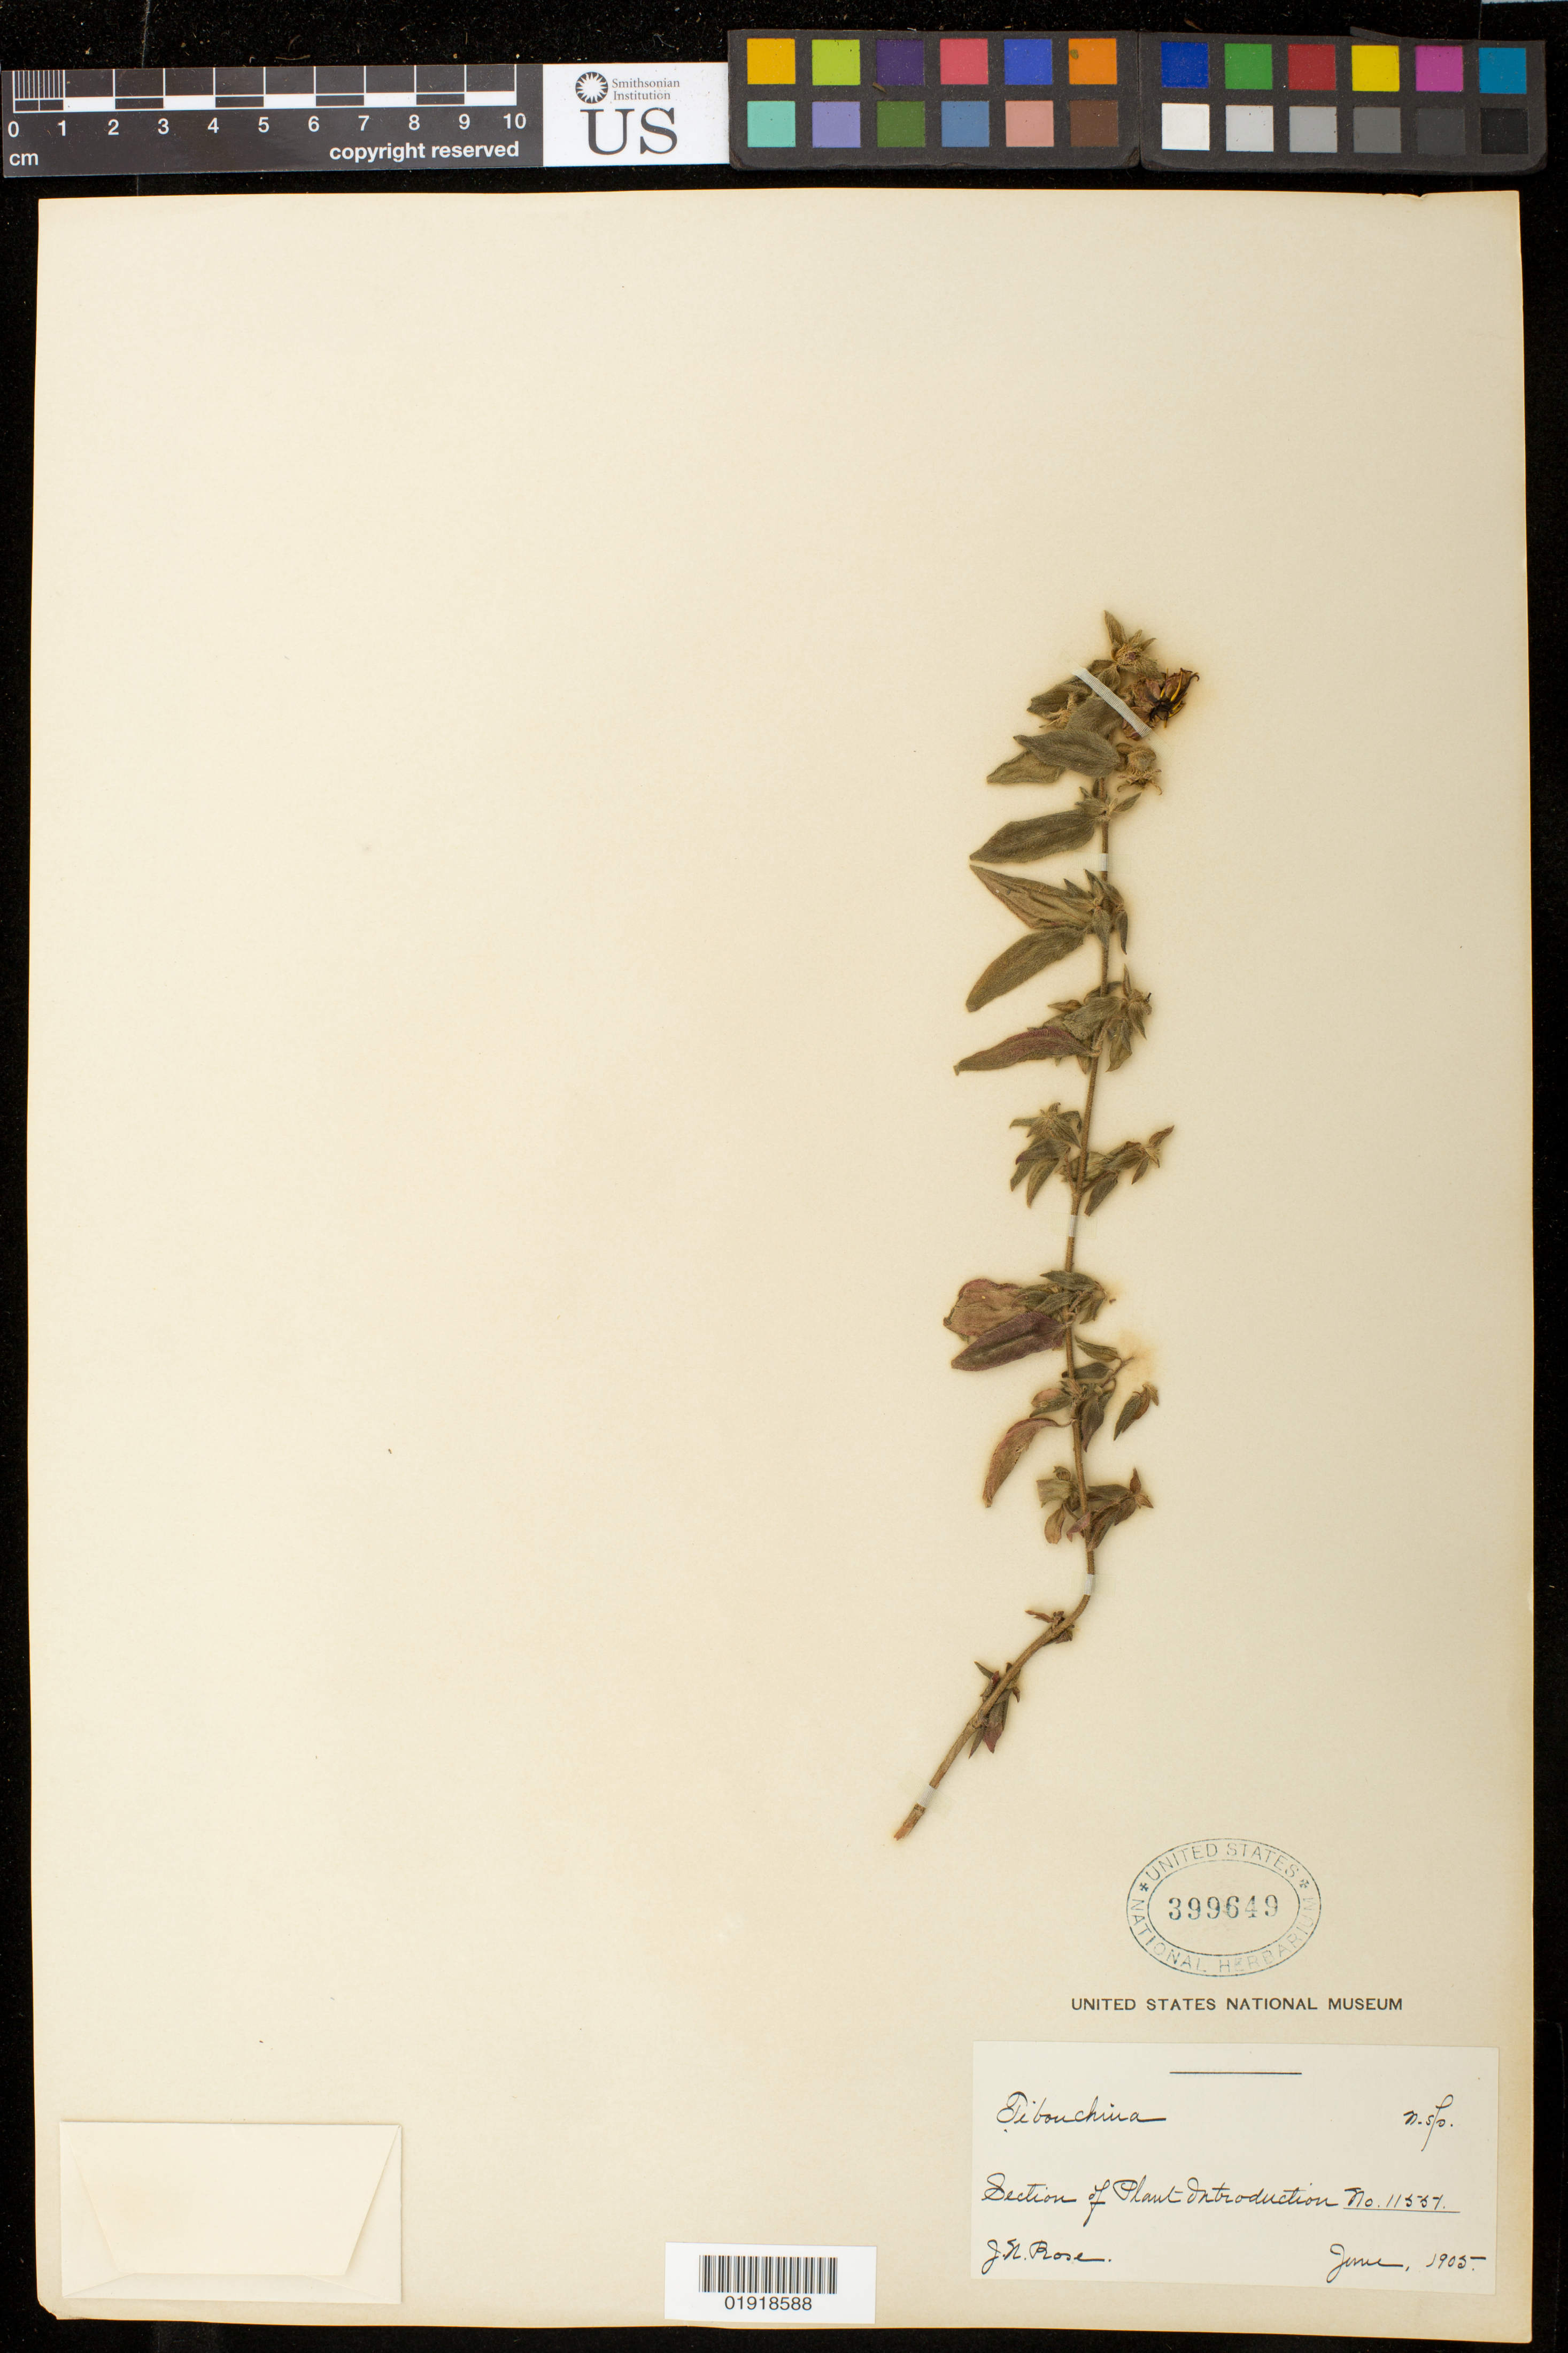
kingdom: Plantae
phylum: Tracheophyta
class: Magnoliopsida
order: Myrtales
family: Melastomataceae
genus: Chaetogastra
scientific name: Chaetogastra sp.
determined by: Michelangeli, F. A.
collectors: J. N. Rose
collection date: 1905-06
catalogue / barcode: US 399649